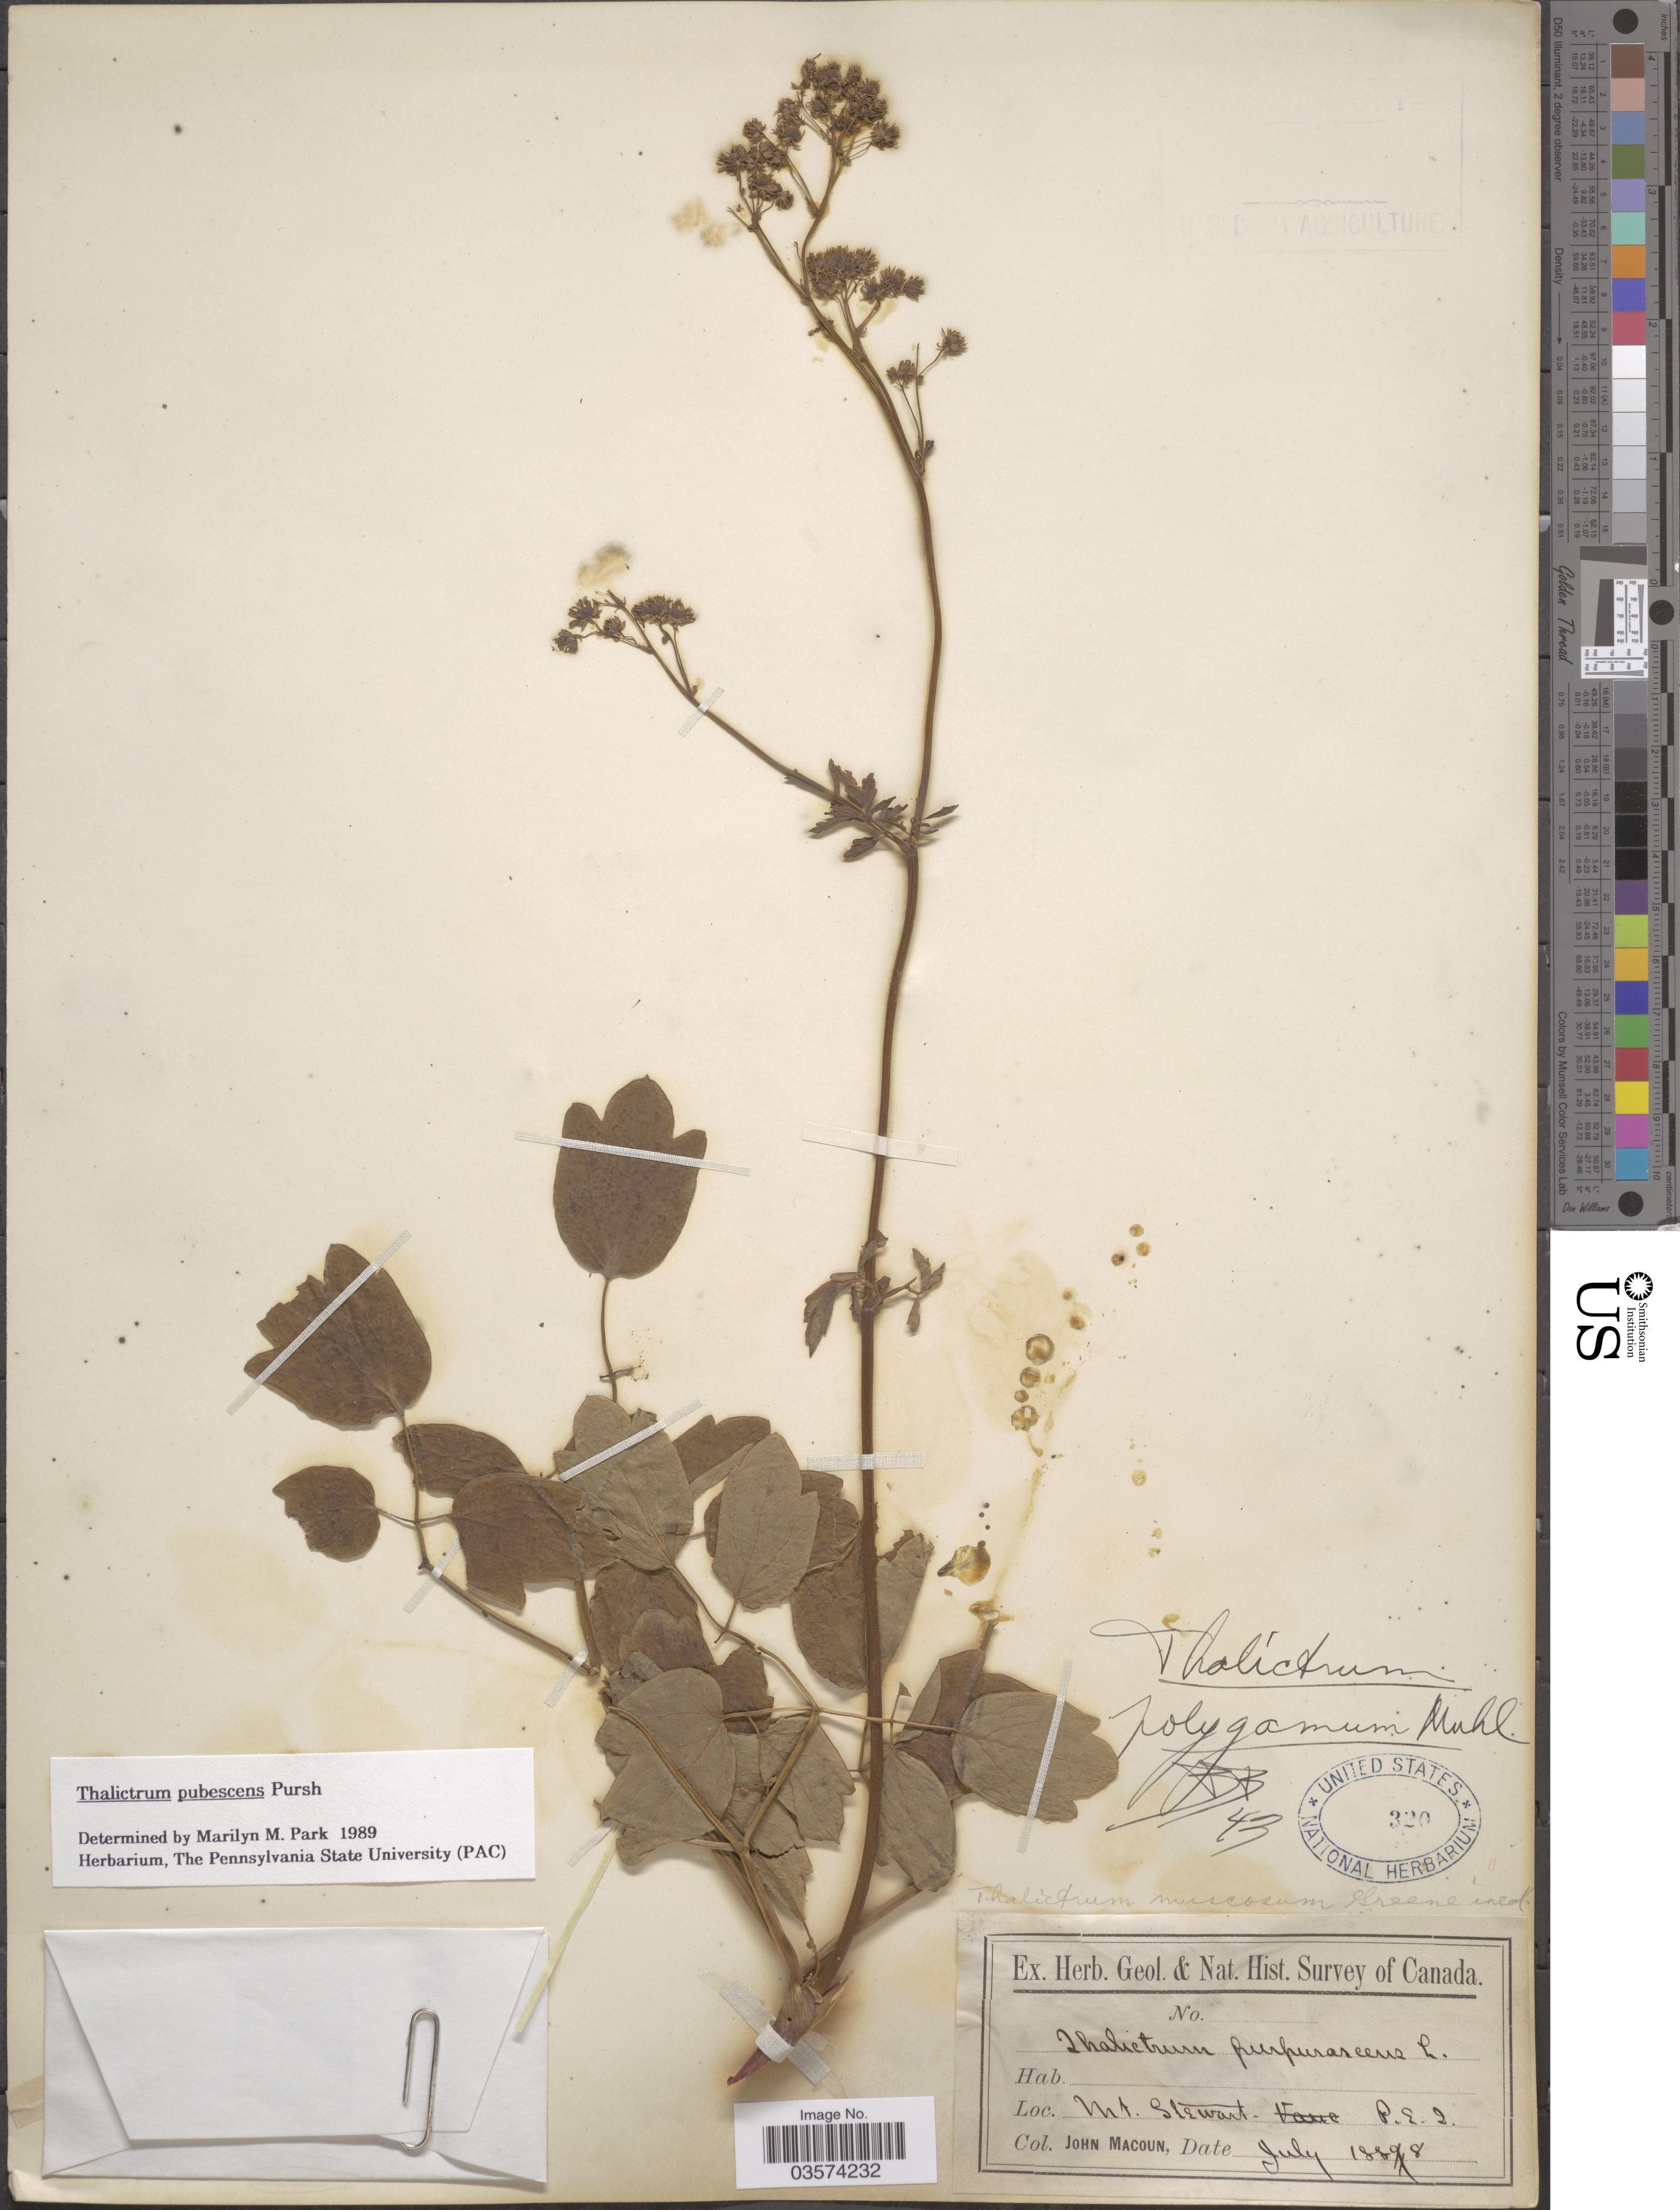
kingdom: Plantae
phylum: Tracheophyta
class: Magnoliopsida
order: Ranunculales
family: Ranunculaceae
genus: Thalictrum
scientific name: Thalictrum pubescens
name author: Pursh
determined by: Park, Marilyn Marqueen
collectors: J. Macoun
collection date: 1888-07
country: Canada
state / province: Prince Edward Island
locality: Mt. Stewart.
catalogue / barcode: US 320